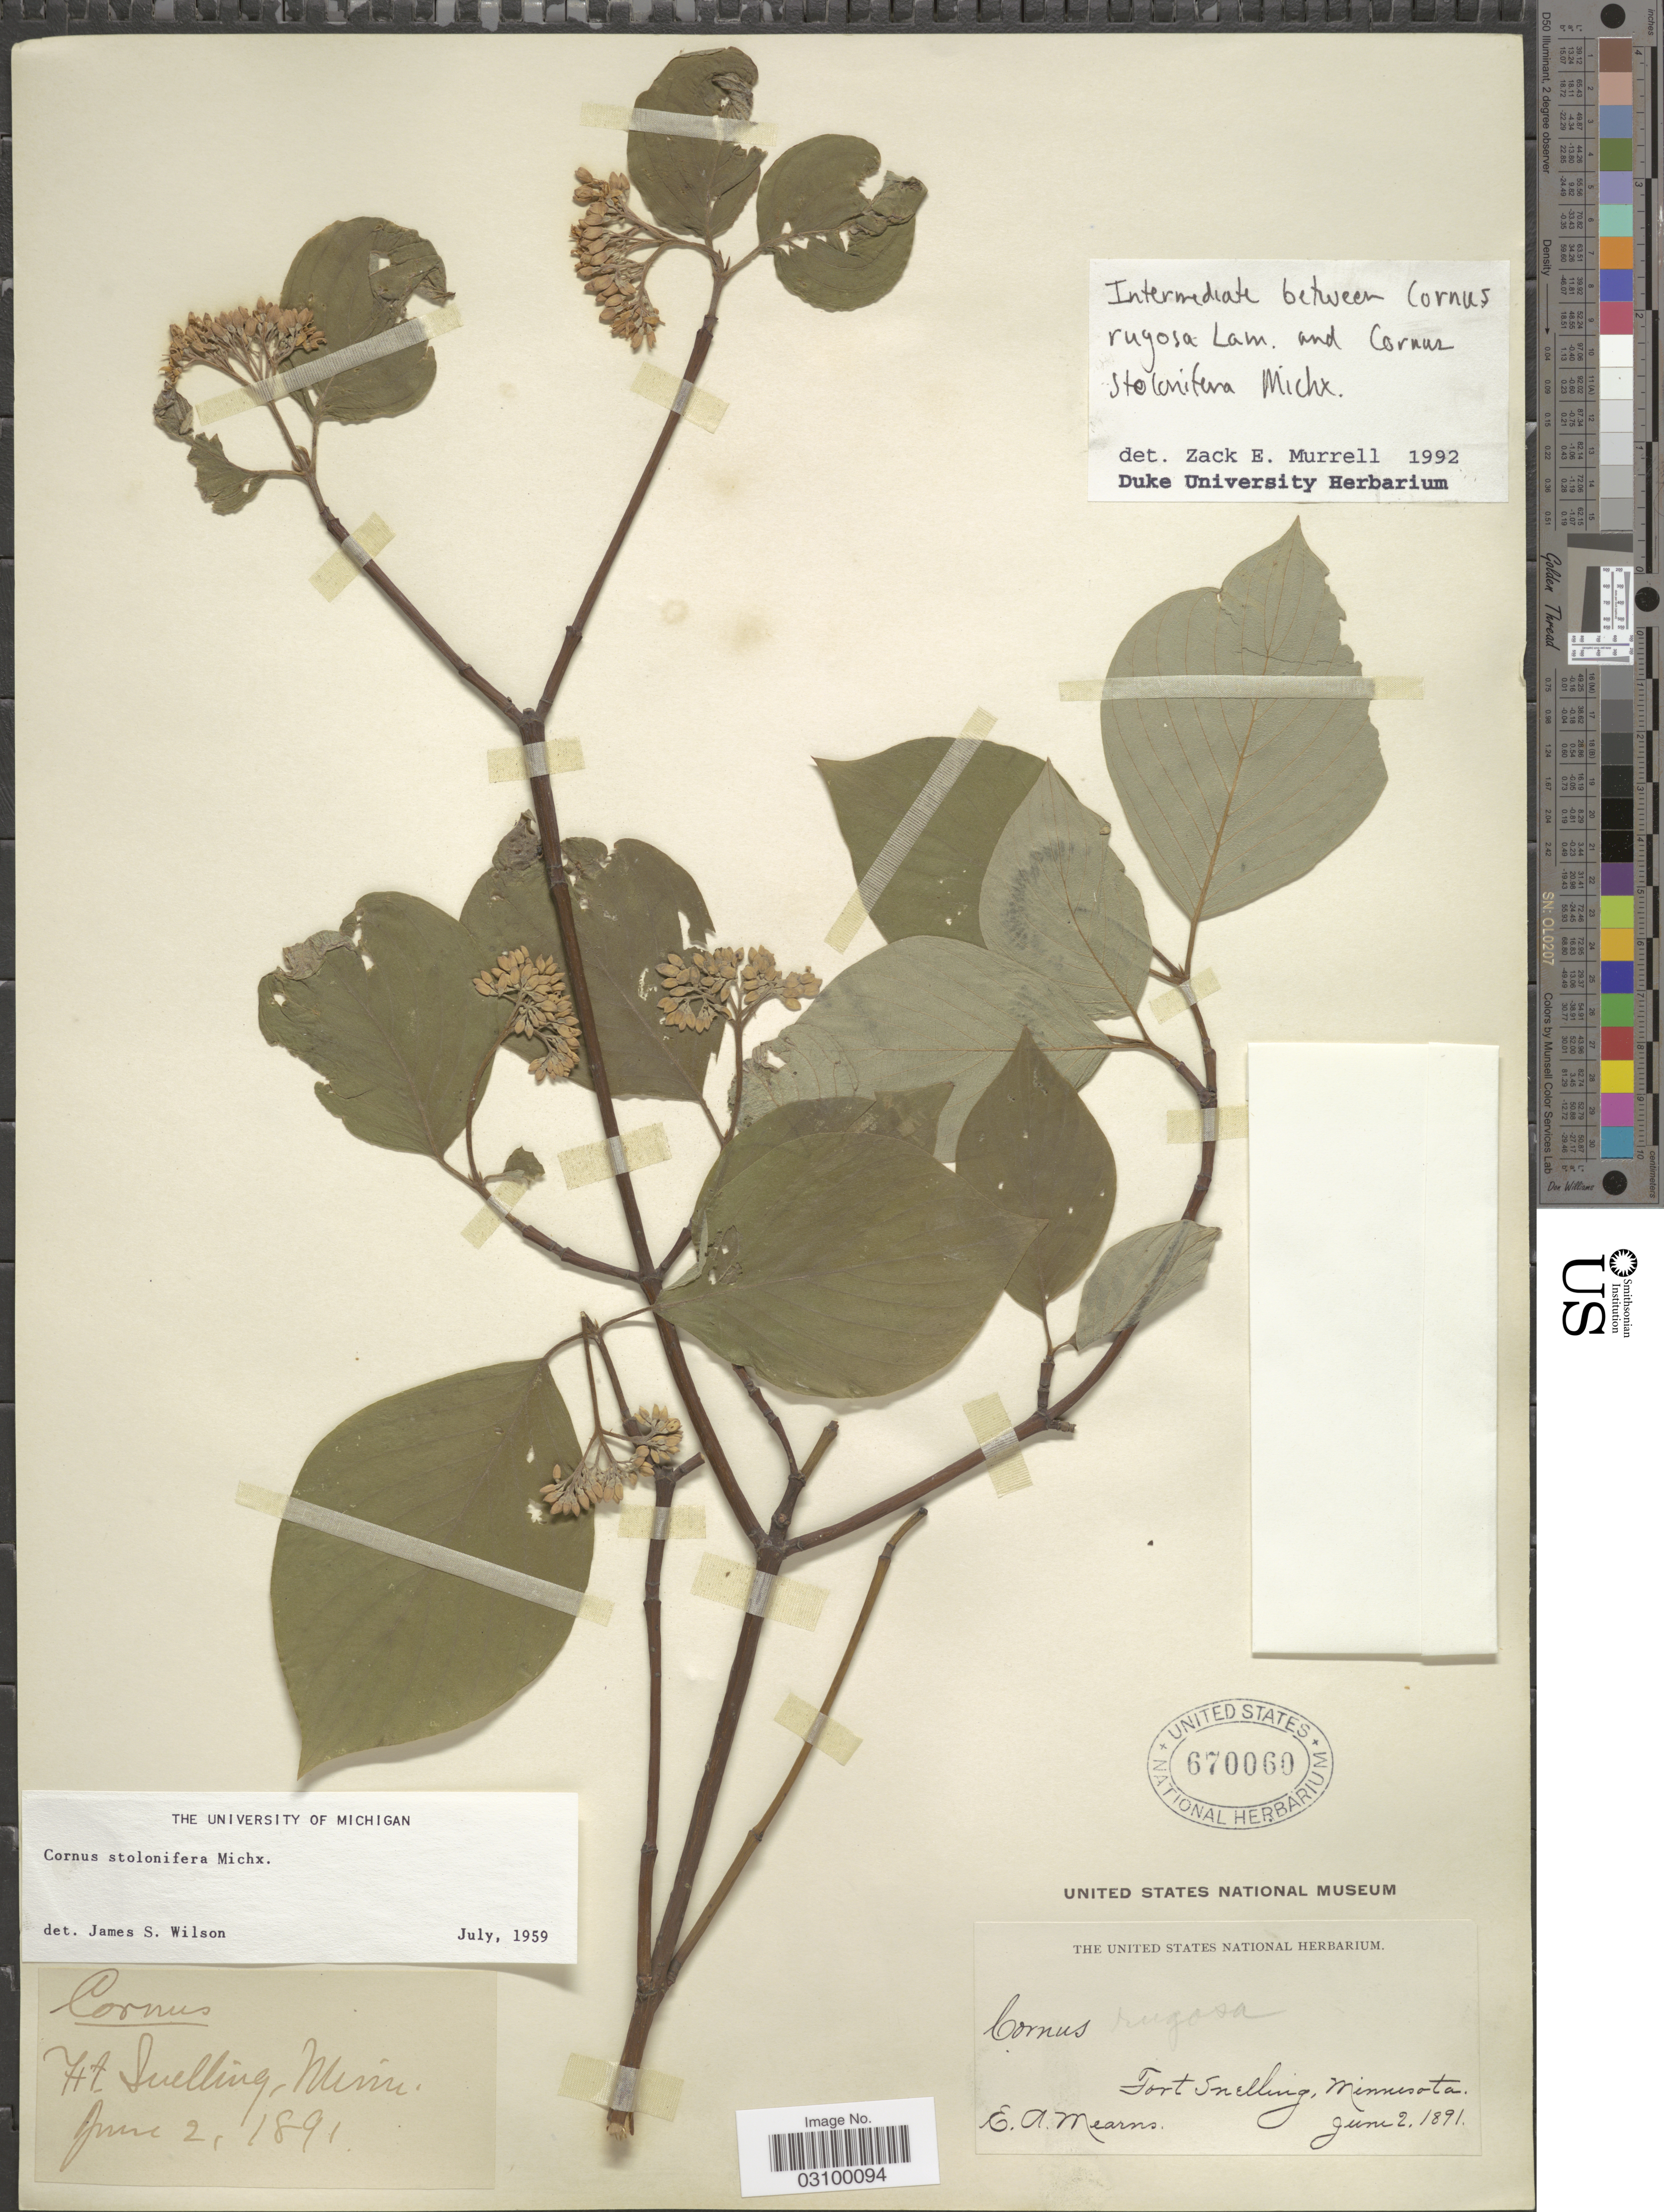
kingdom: Plantae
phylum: Tracheophyta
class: Magnoliopsida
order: Cornales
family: Cornaceae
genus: Cornus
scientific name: Cornus sp.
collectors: E. A. Mearns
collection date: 1891-06-02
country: United States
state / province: Minnesota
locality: Fort Snelling.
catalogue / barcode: US 670060